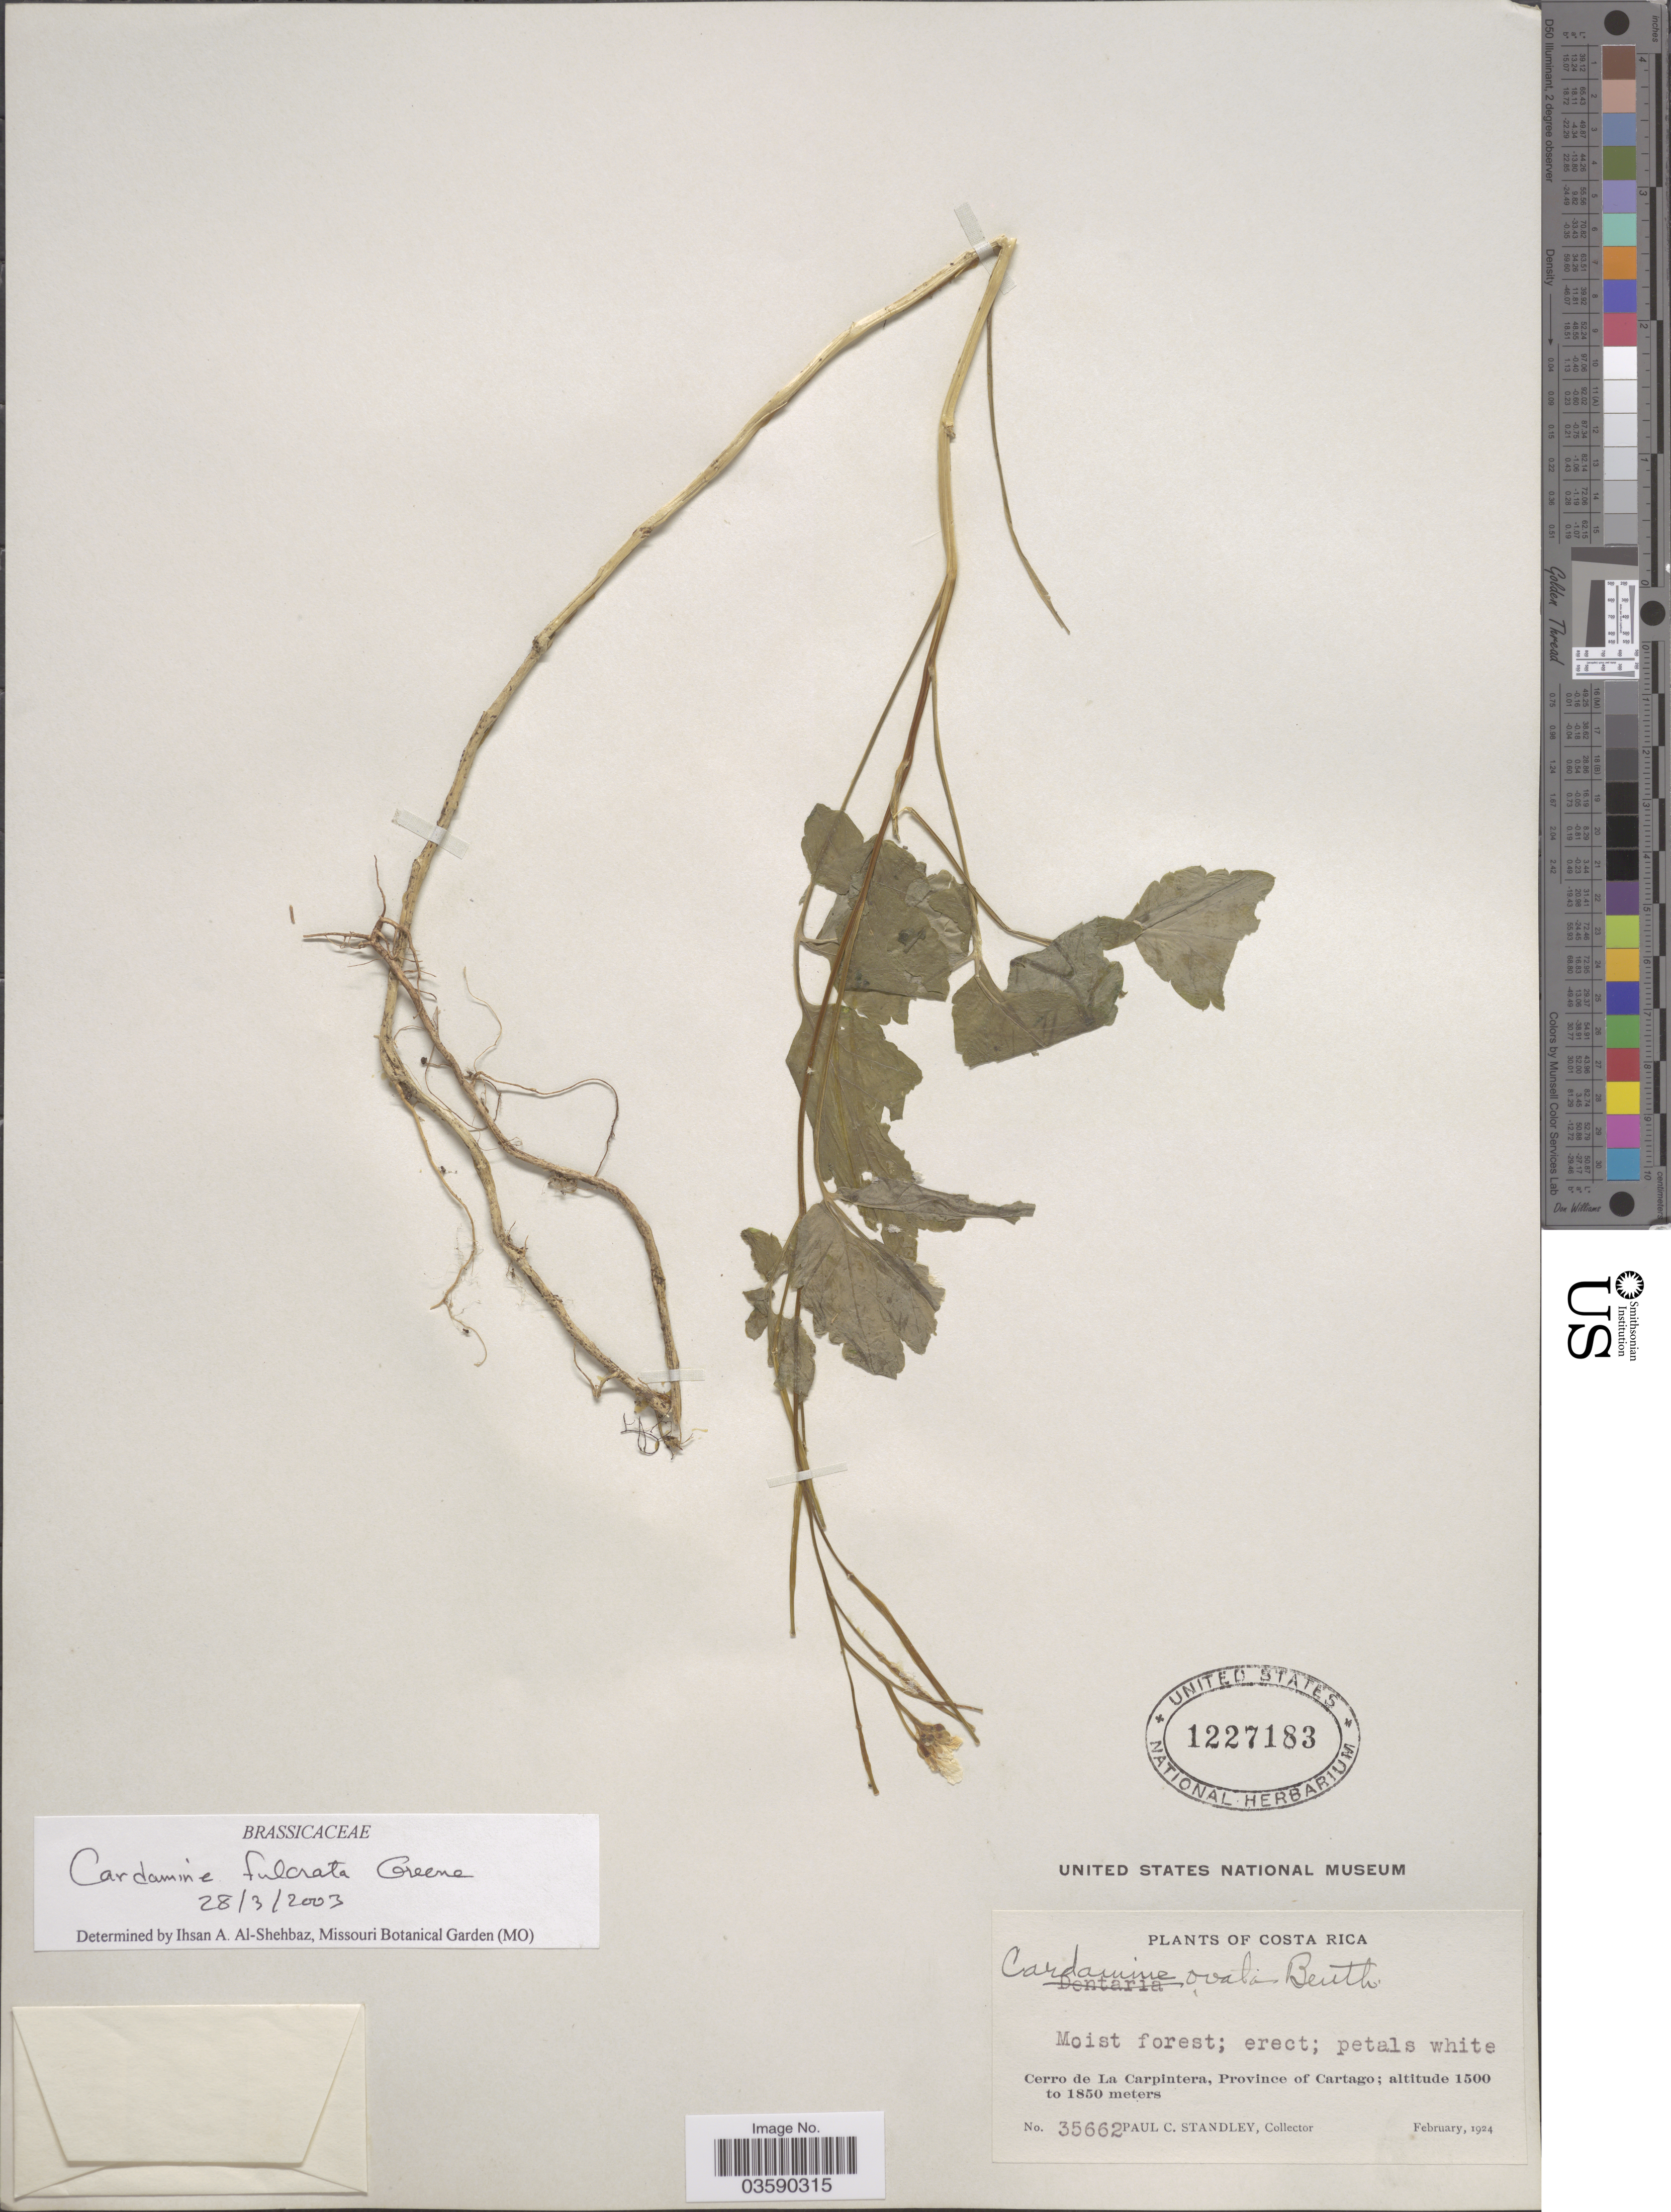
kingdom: Plantae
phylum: Tracheophyta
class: Magnoliopsida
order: Brassicales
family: Brassicaceae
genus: Cardamine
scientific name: Cardamine fulcrata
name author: Greene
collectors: P. C. Standley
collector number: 35662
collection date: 1924-02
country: Costa Rica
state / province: Cartago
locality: Cerro de La Carpintera.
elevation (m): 1500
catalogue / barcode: US 1227183